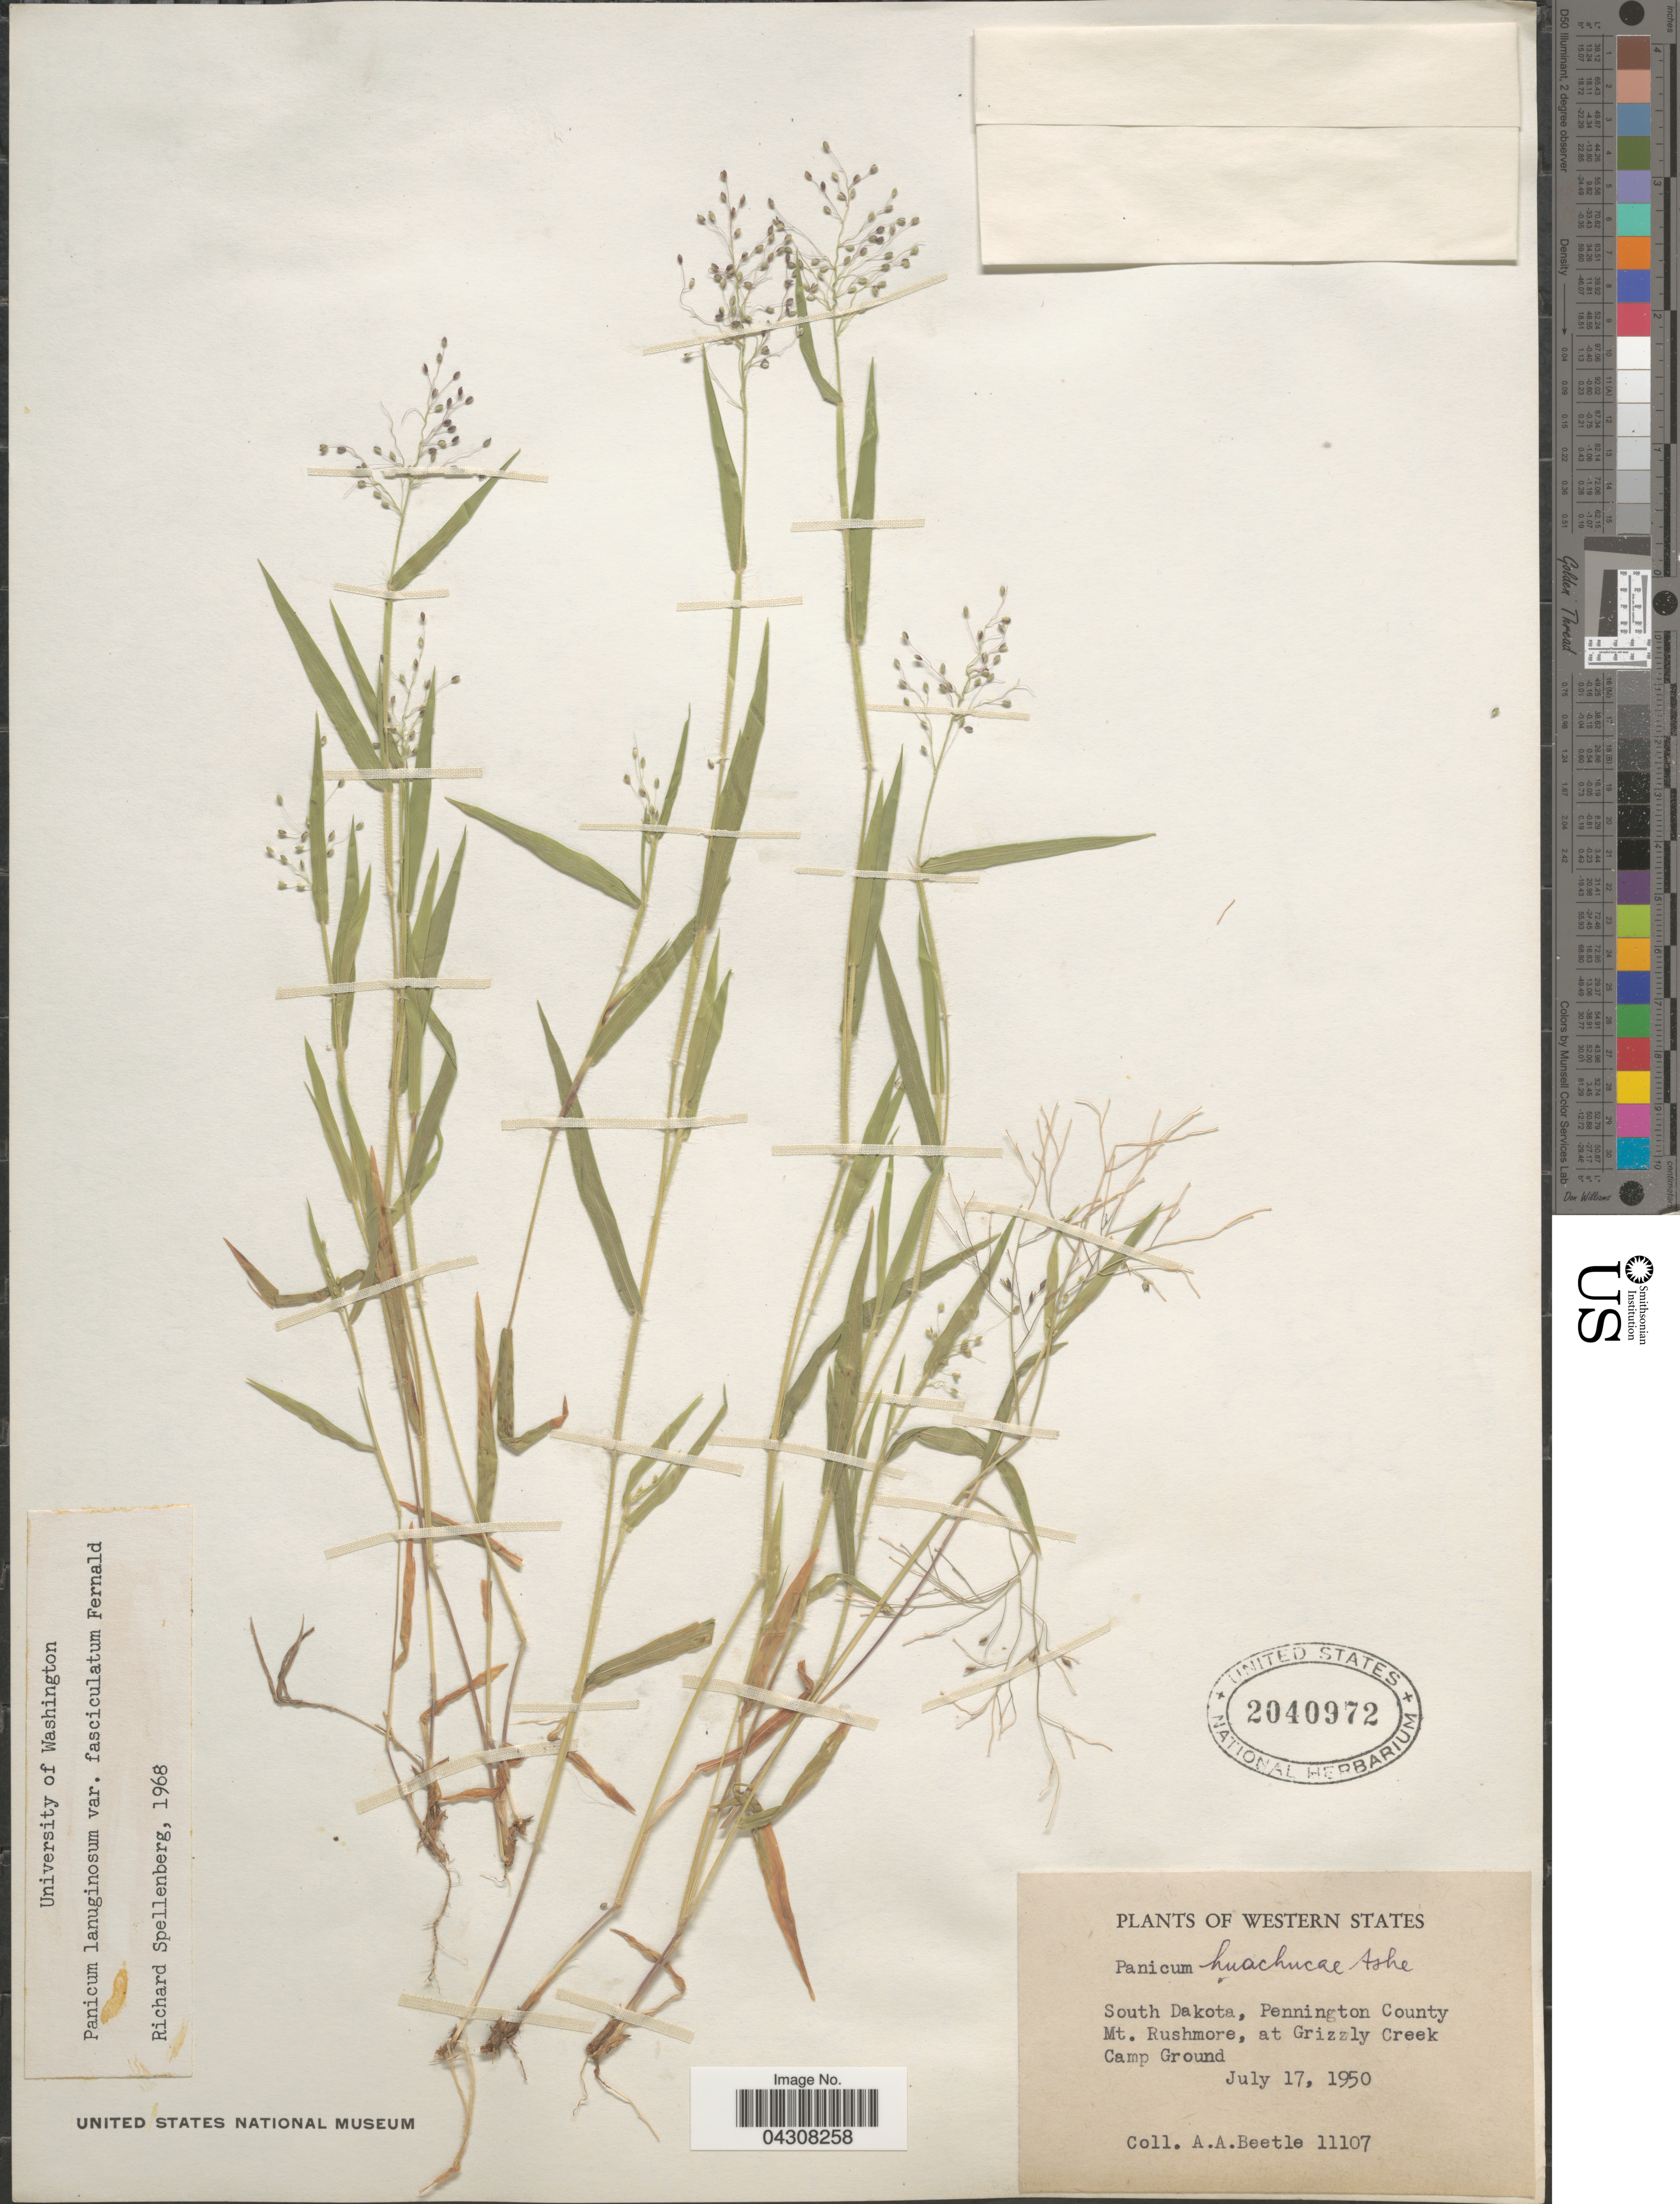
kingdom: Plantae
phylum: Tracheophyta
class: Liliopsida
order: Poales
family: Poaceae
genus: Dichanthelium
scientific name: Dichanthelium acuminatum var. acuminatum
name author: (Sw.) Gould & C.A. Clark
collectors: A. A. Beetle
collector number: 11107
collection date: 1950-07-17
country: United States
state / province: South Dakota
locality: Western States. Pennington County. Mt. Rushmore, at Grizzly Creek Camp Ground.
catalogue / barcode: US 2040972